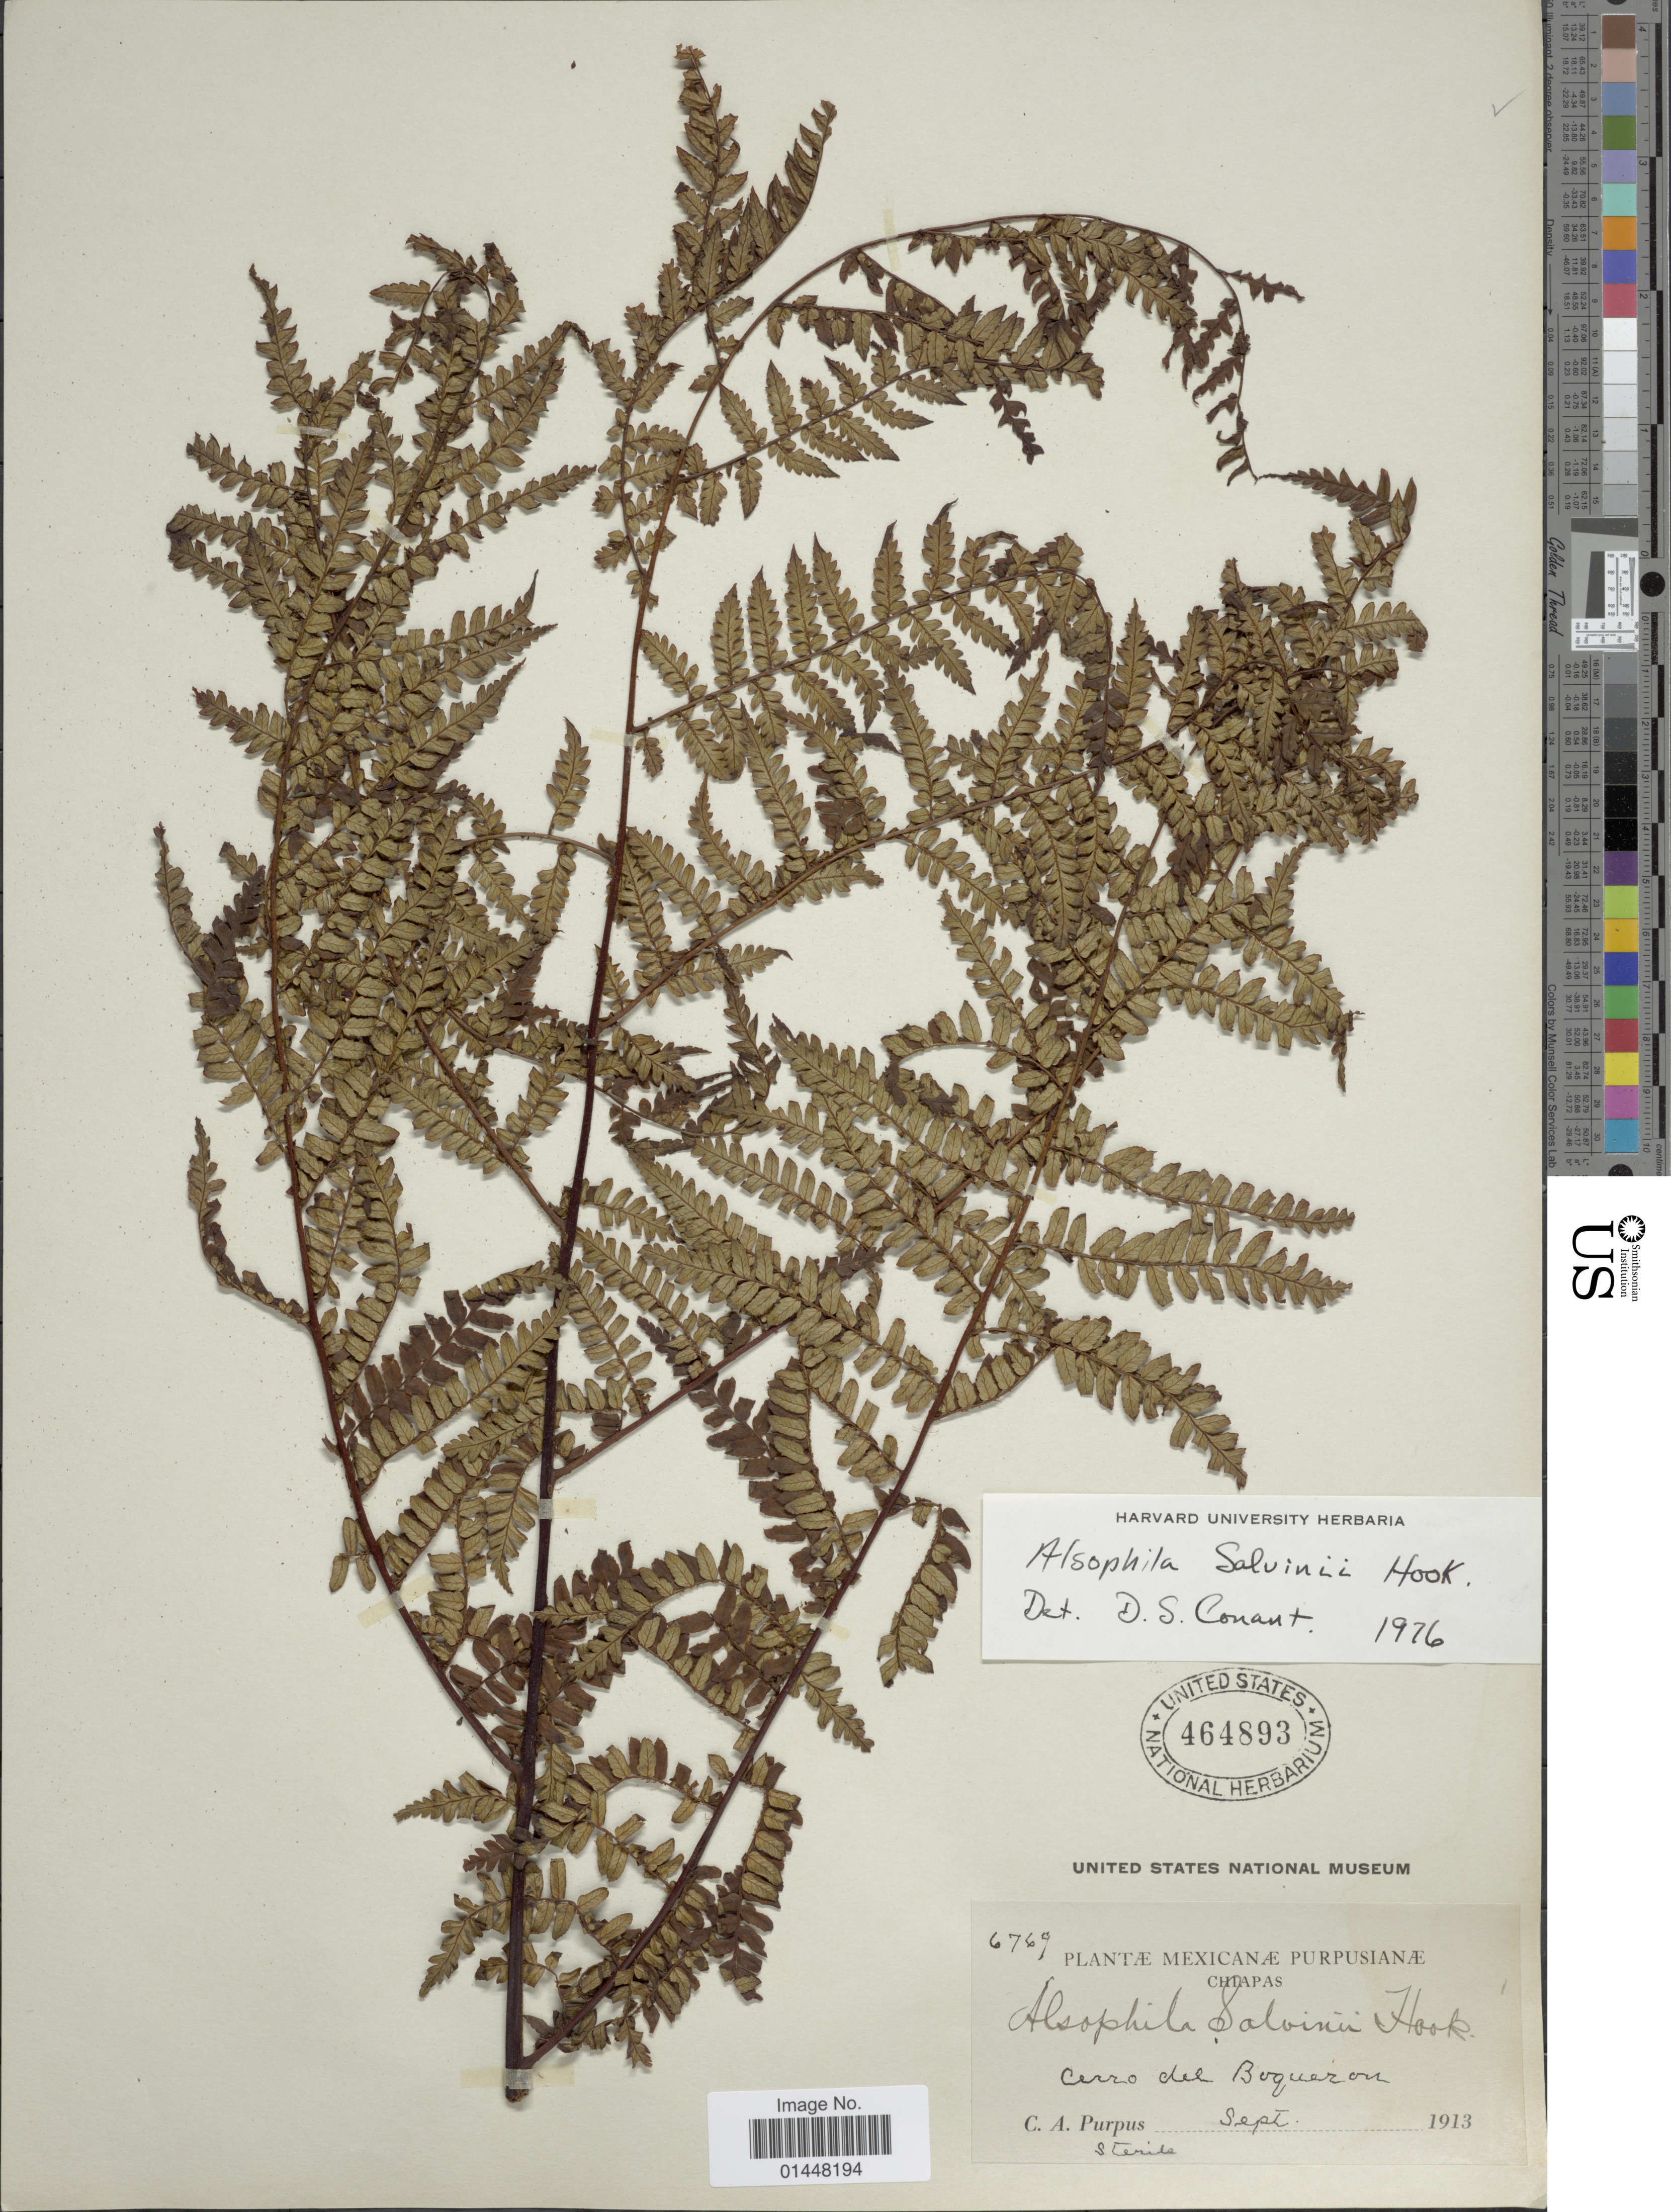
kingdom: Plantae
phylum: Tracheophyta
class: Polypodiopsida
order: Cyatheales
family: Cyatheaceae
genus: Gymnosphaera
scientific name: Gymnosphaera salvinii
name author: (Hook.)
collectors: C. A. Purpus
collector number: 6769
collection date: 1913-09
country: Mexico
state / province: Chiapas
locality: Mexicanae. Cerro del Boqueron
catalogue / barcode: US 464893